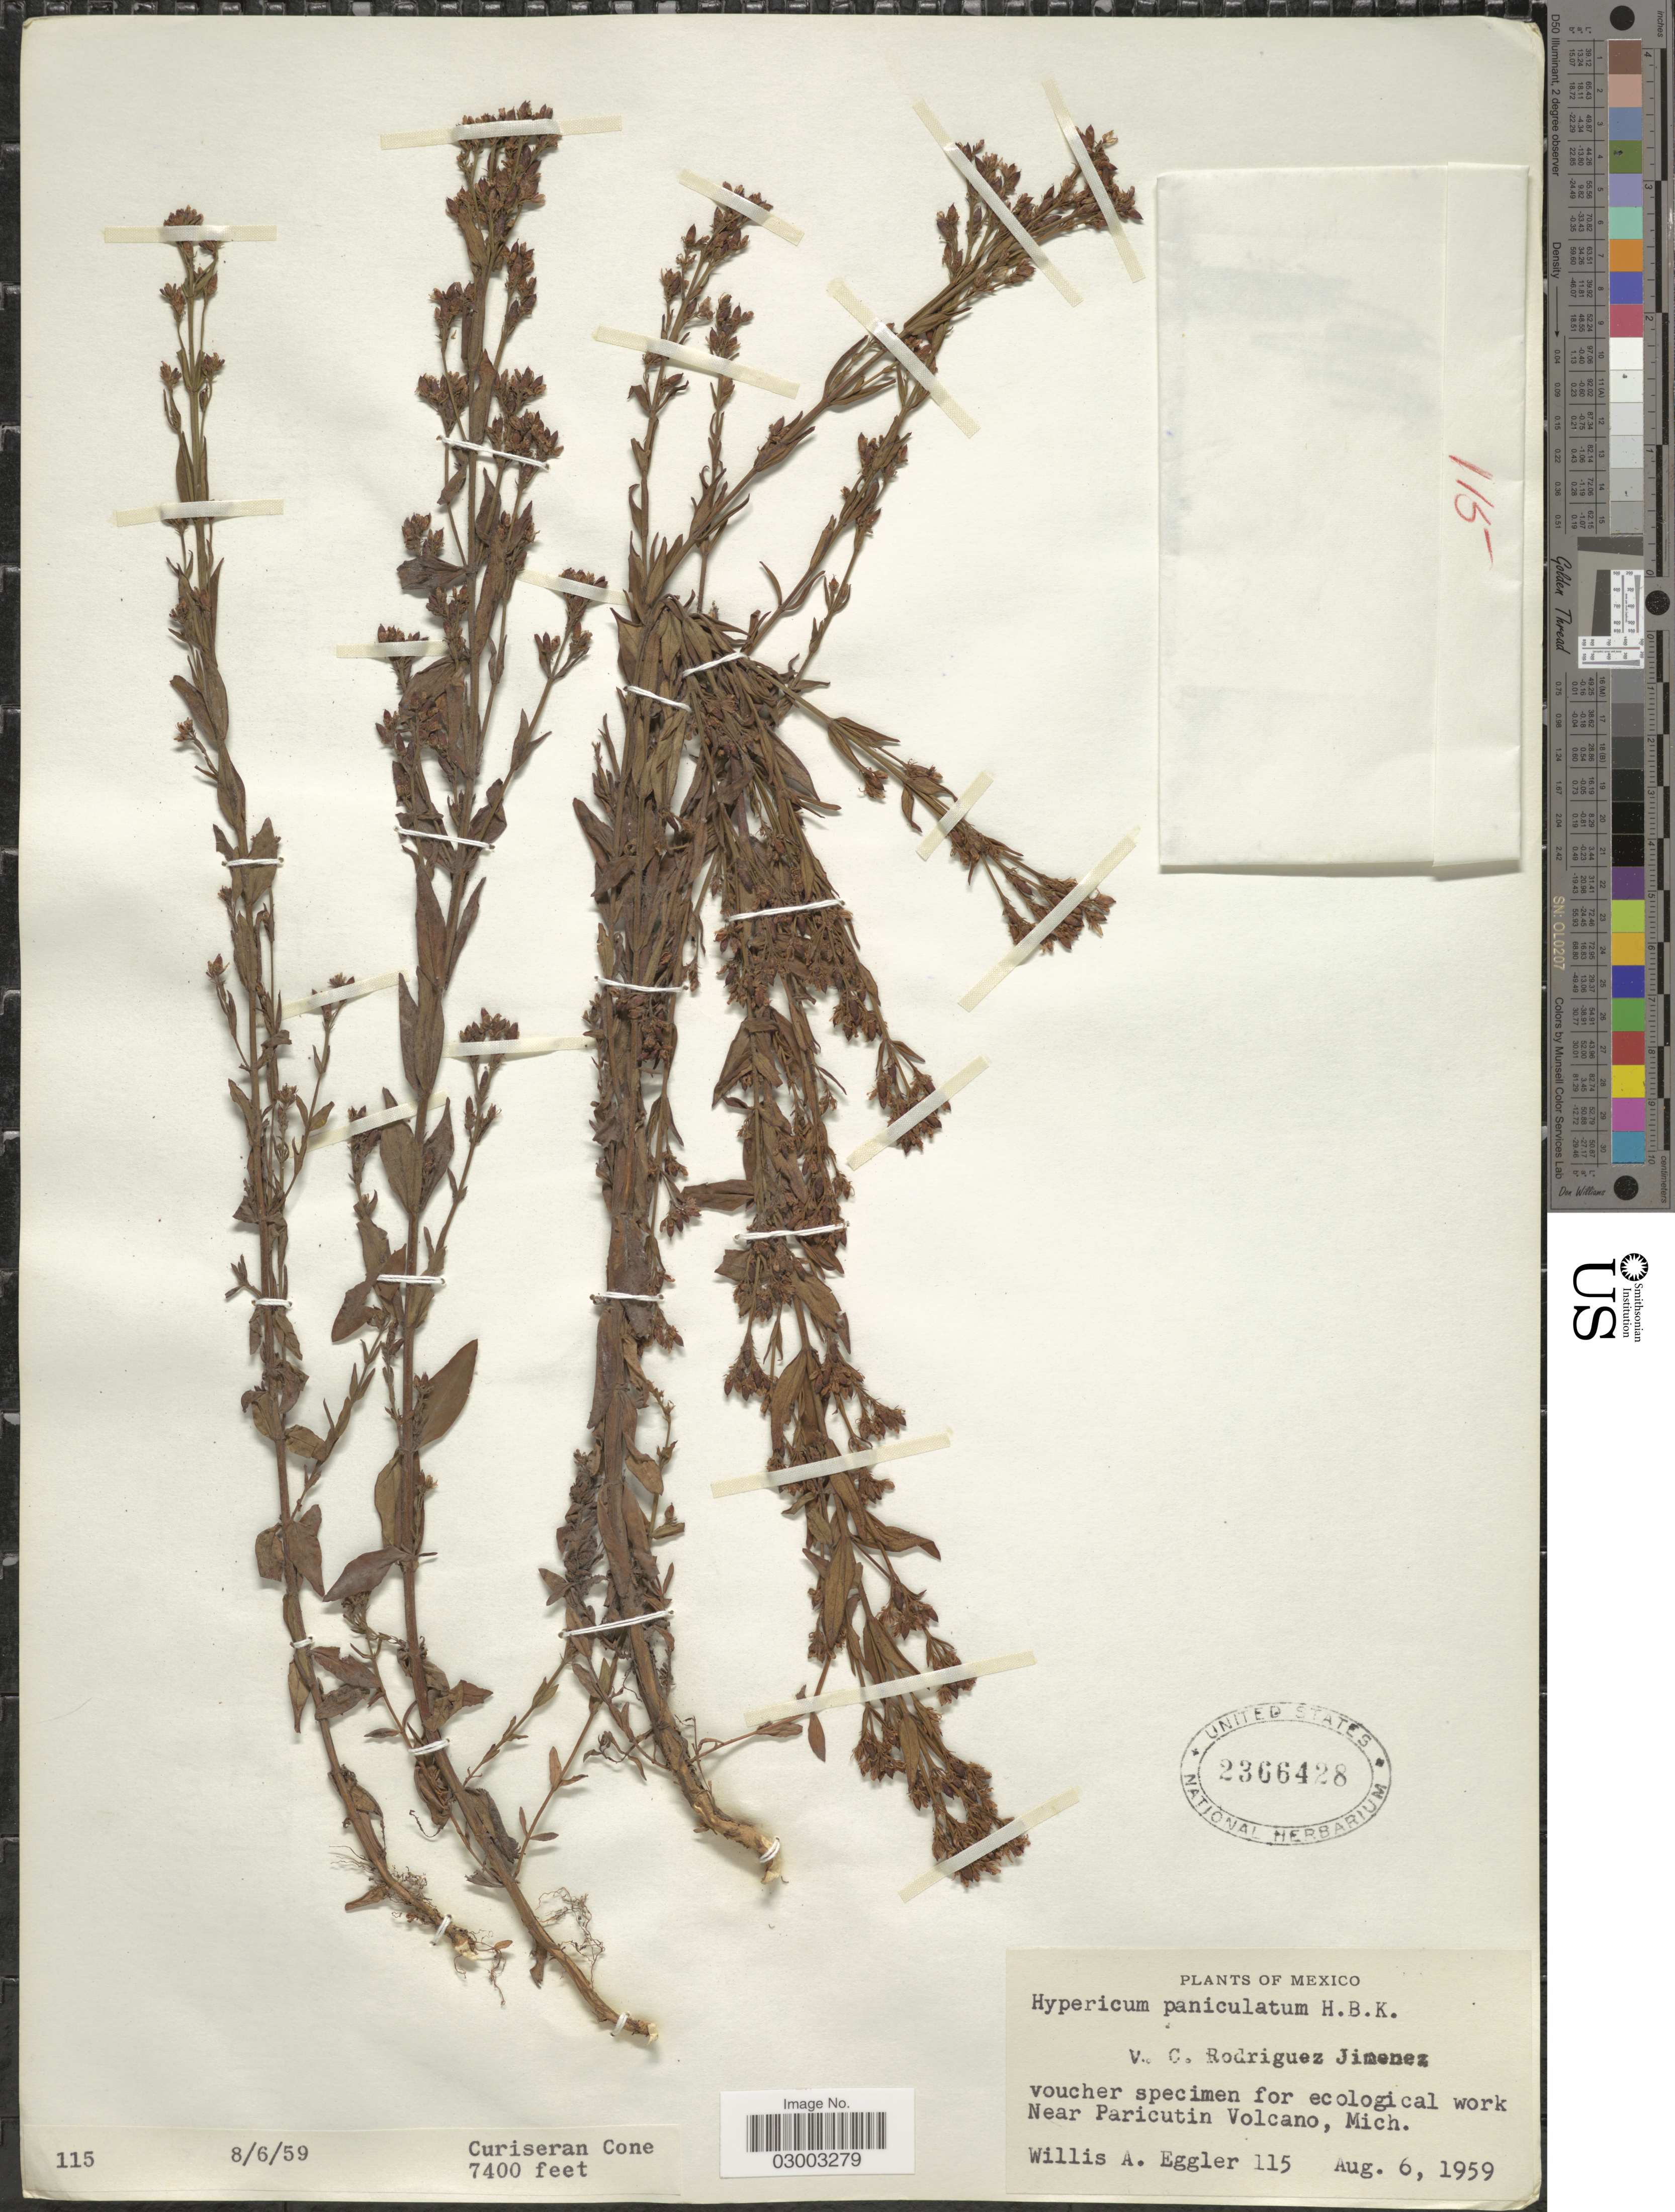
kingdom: Plantae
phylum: Tracheophyta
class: Magnoliopsida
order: Malpighiales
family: Hypericaceae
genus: Hypericum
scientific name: Hypericum philonotis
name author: Schltdl. & Cham.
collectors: W. A. Eggler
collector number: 115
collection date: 1959-08-06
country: Mexico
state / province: Michoacán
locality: Near Paricutin Volcan, Mich.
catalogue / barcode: US 2366428